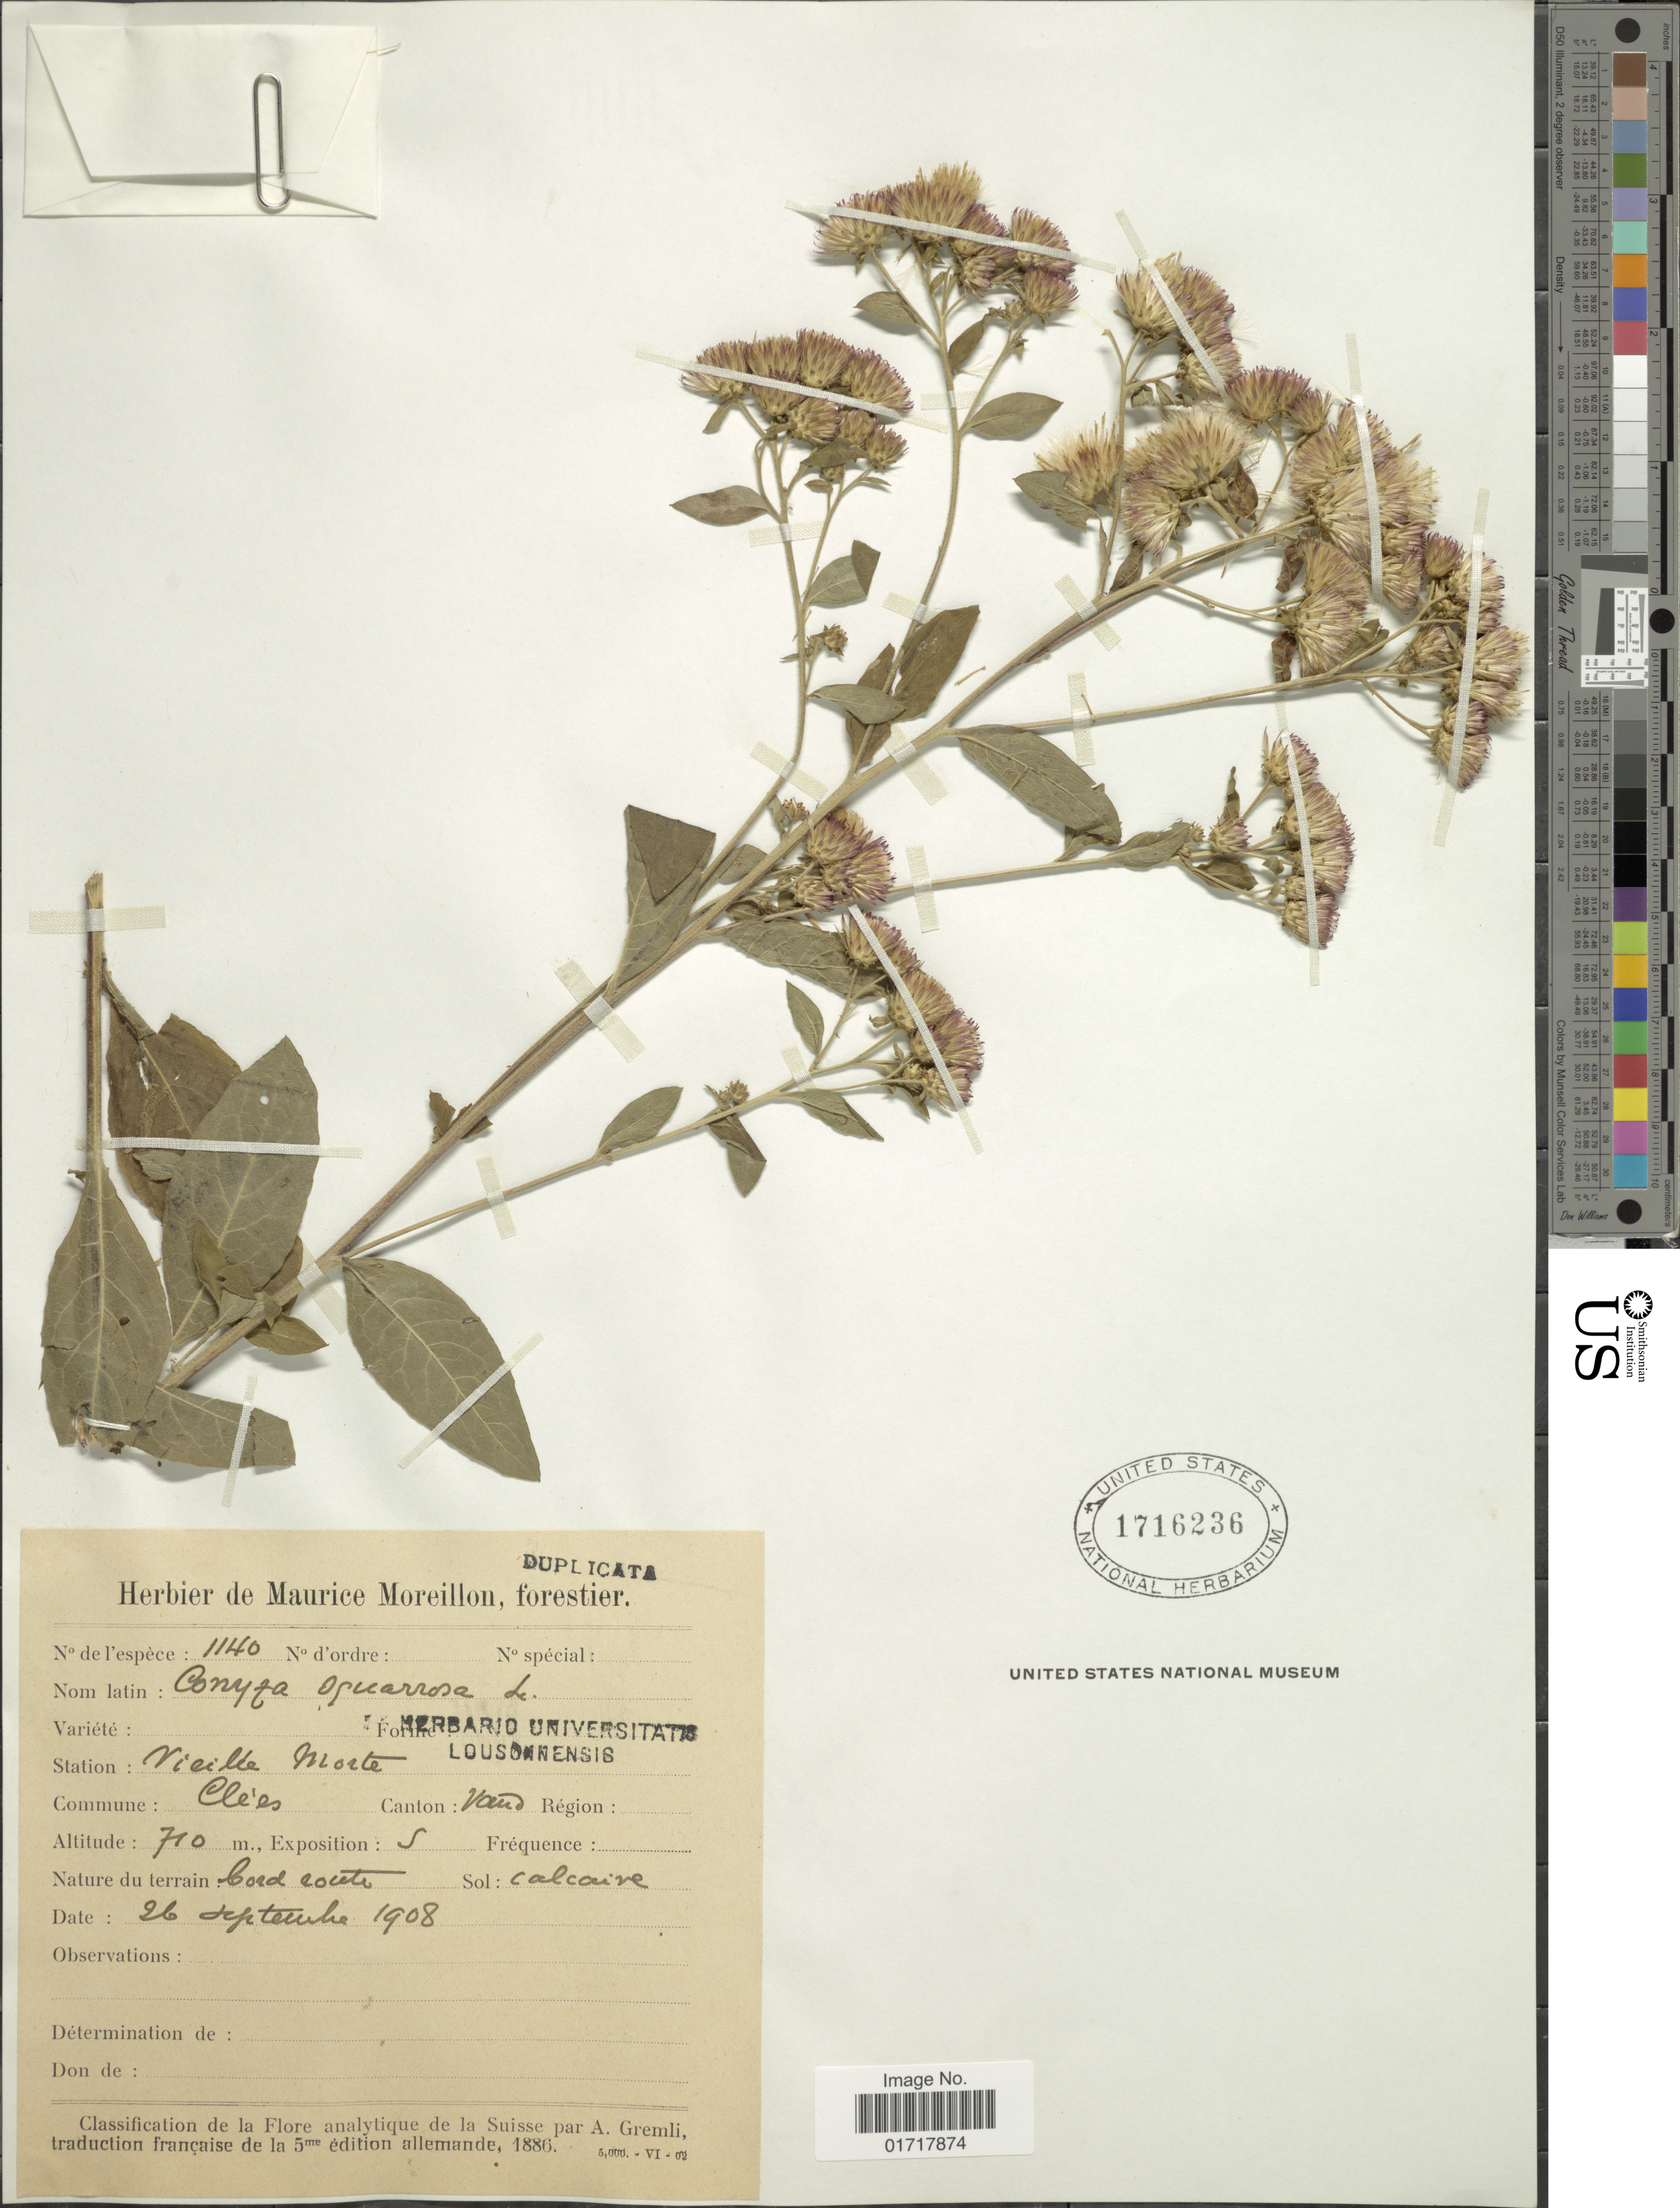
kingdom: Plantae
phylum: Tracheophyta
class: Magnoliopsida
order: Asterales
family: Asteraceae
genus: Conyza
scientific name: Conyza squamosa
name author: Bory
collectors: ex herb. Maurice Moreillon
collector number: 1140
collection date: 1908-09-26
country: Switzerland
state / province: Vaud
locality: Vieilte Morte, Canton: Vaud.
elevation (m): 710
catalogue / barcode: US 1716236